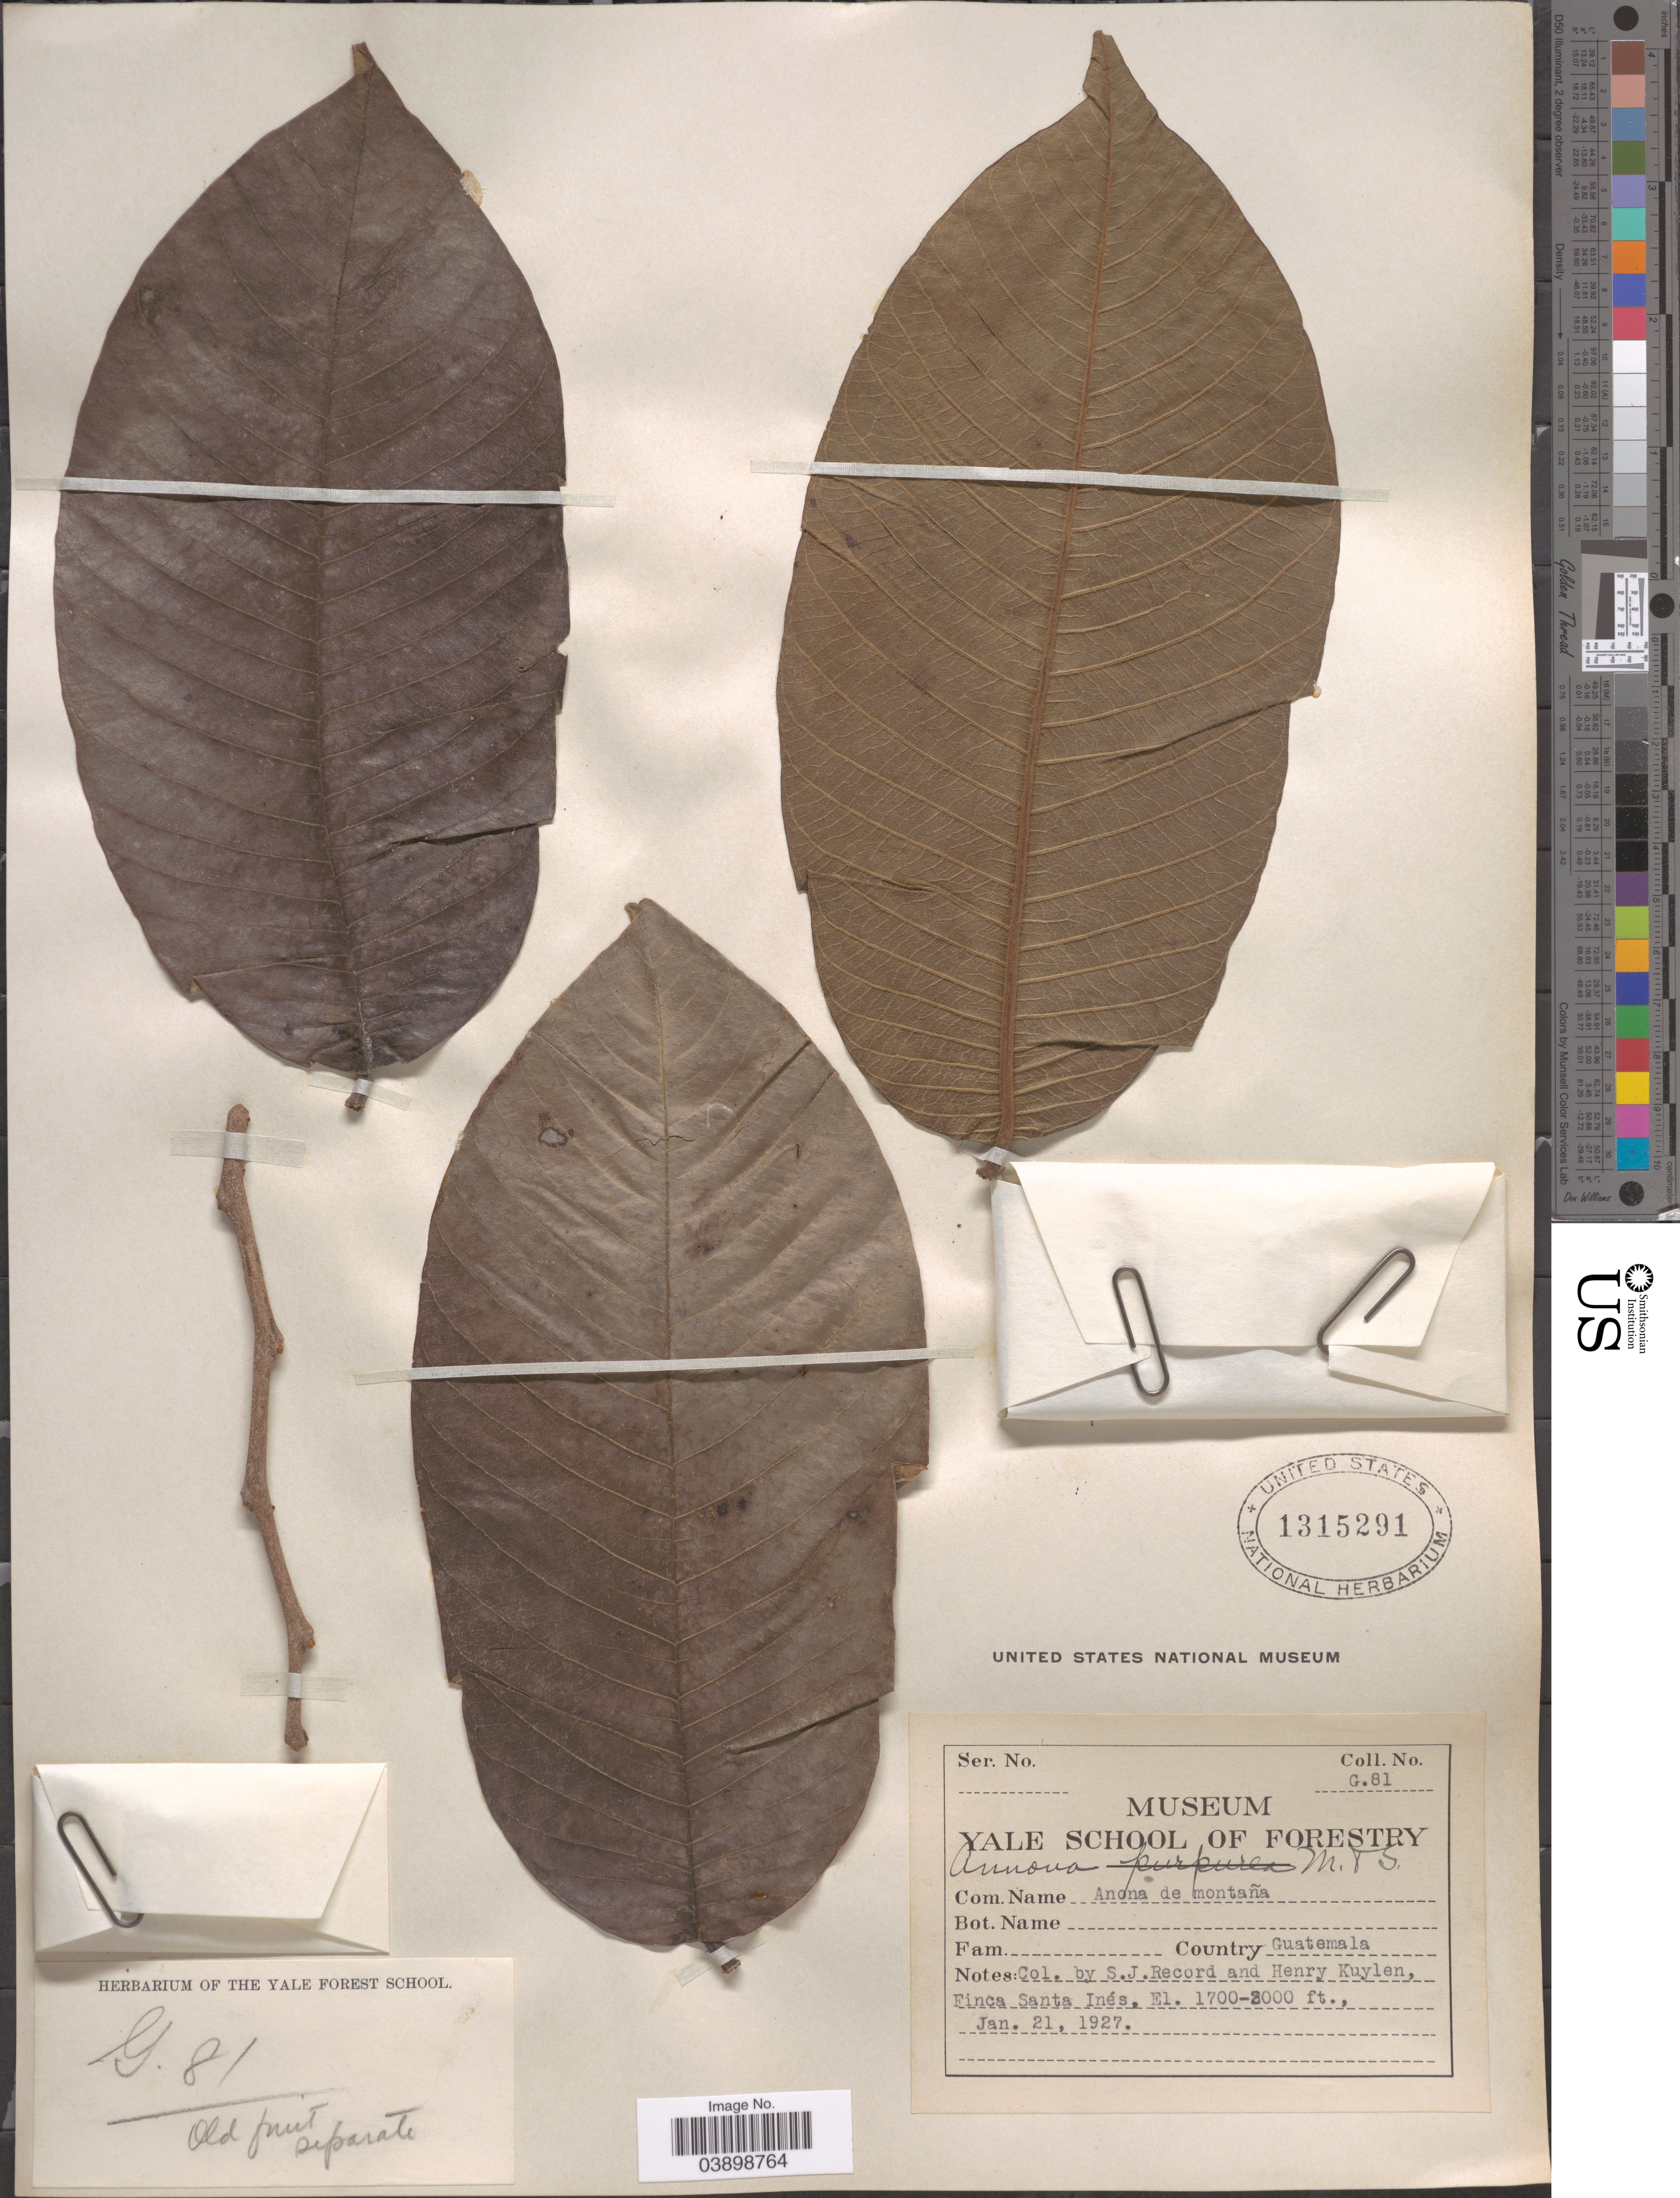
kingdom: Plantae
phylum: Tracheophyta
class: Magnoliopsida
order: Magnoliales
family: Annonaceae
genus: Annona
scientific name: Annona purpurea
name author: Moc. & Sessé ex Dunal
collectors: S. J. Record & H. Kuylen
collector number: G81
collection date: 1927-01-21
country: Guatemala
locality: Finca Santa Inés.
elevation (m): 518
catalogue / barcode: US 1315291